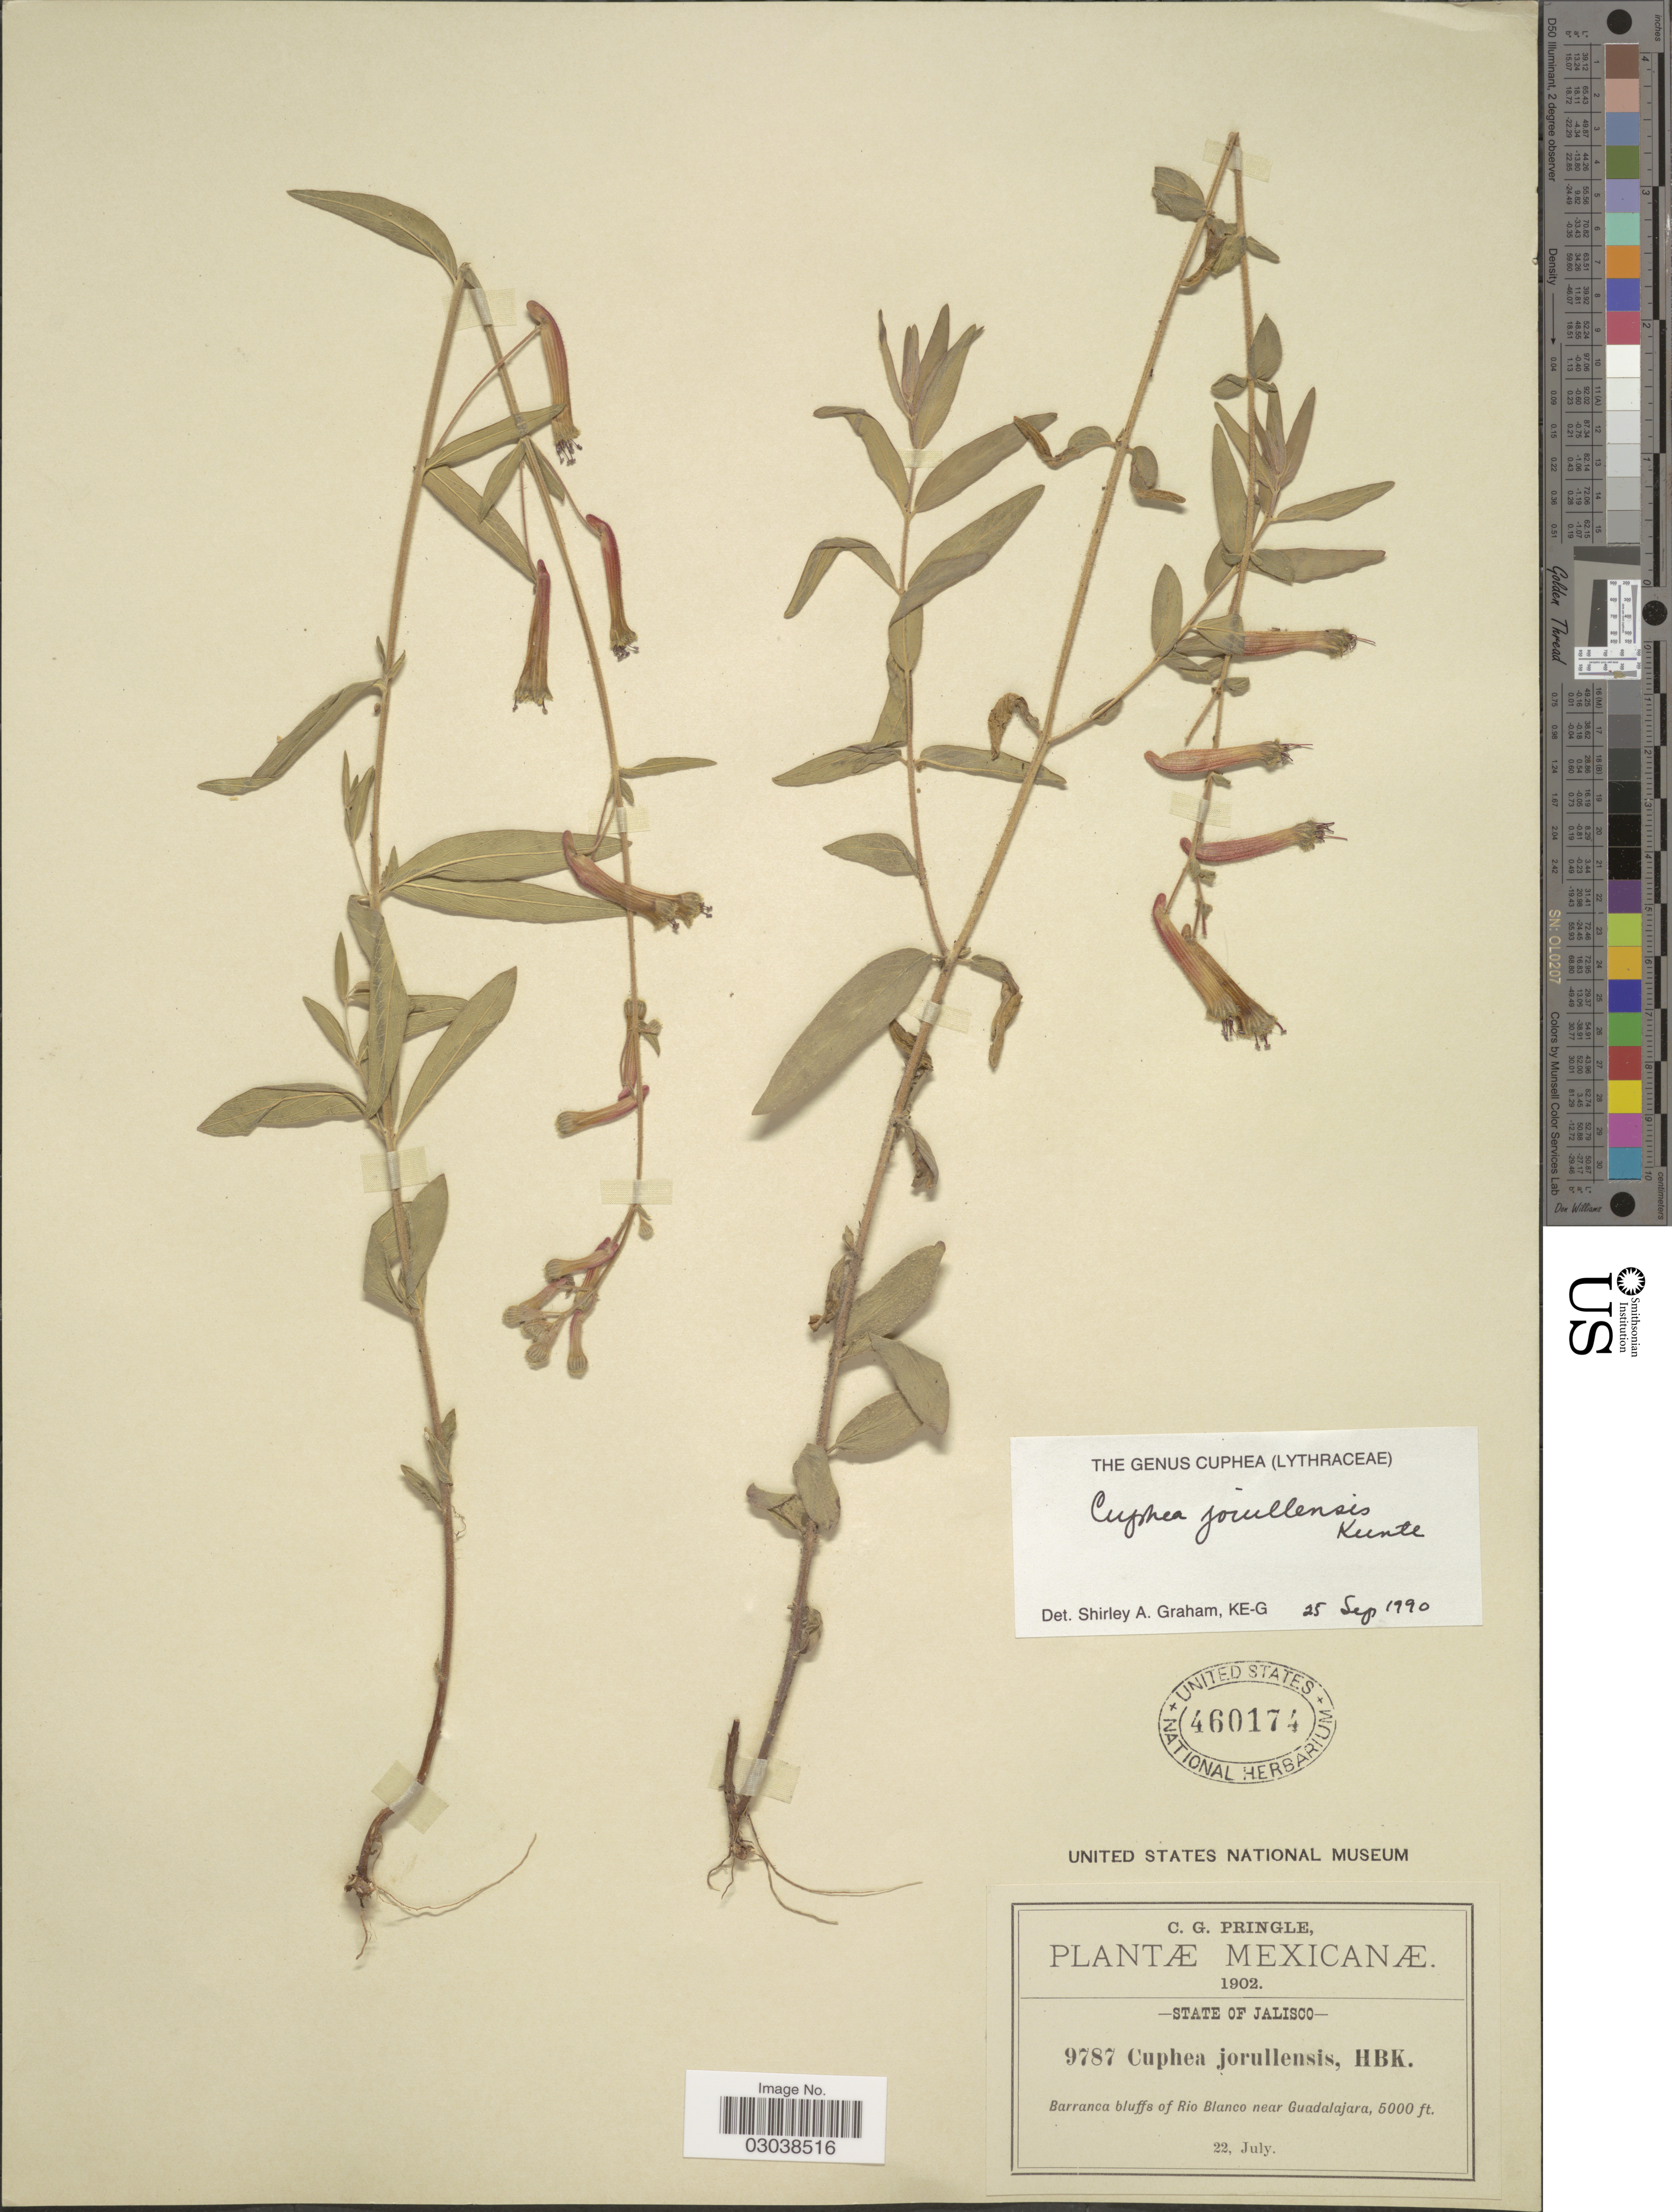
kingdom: Plantae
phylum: Tracheophyta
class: Magnoliopsida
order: Myrtales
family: Lythraceae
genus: Cuphea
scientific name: Cuphea jorullensis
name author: Kunth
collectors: C. G. Pringle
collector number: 9787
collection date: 1902-07-22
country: Mexico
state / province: Jalisco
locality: Barranca bluffs of Rio Blanco near Guadalajara.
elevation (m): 1524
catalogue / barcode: US 460174